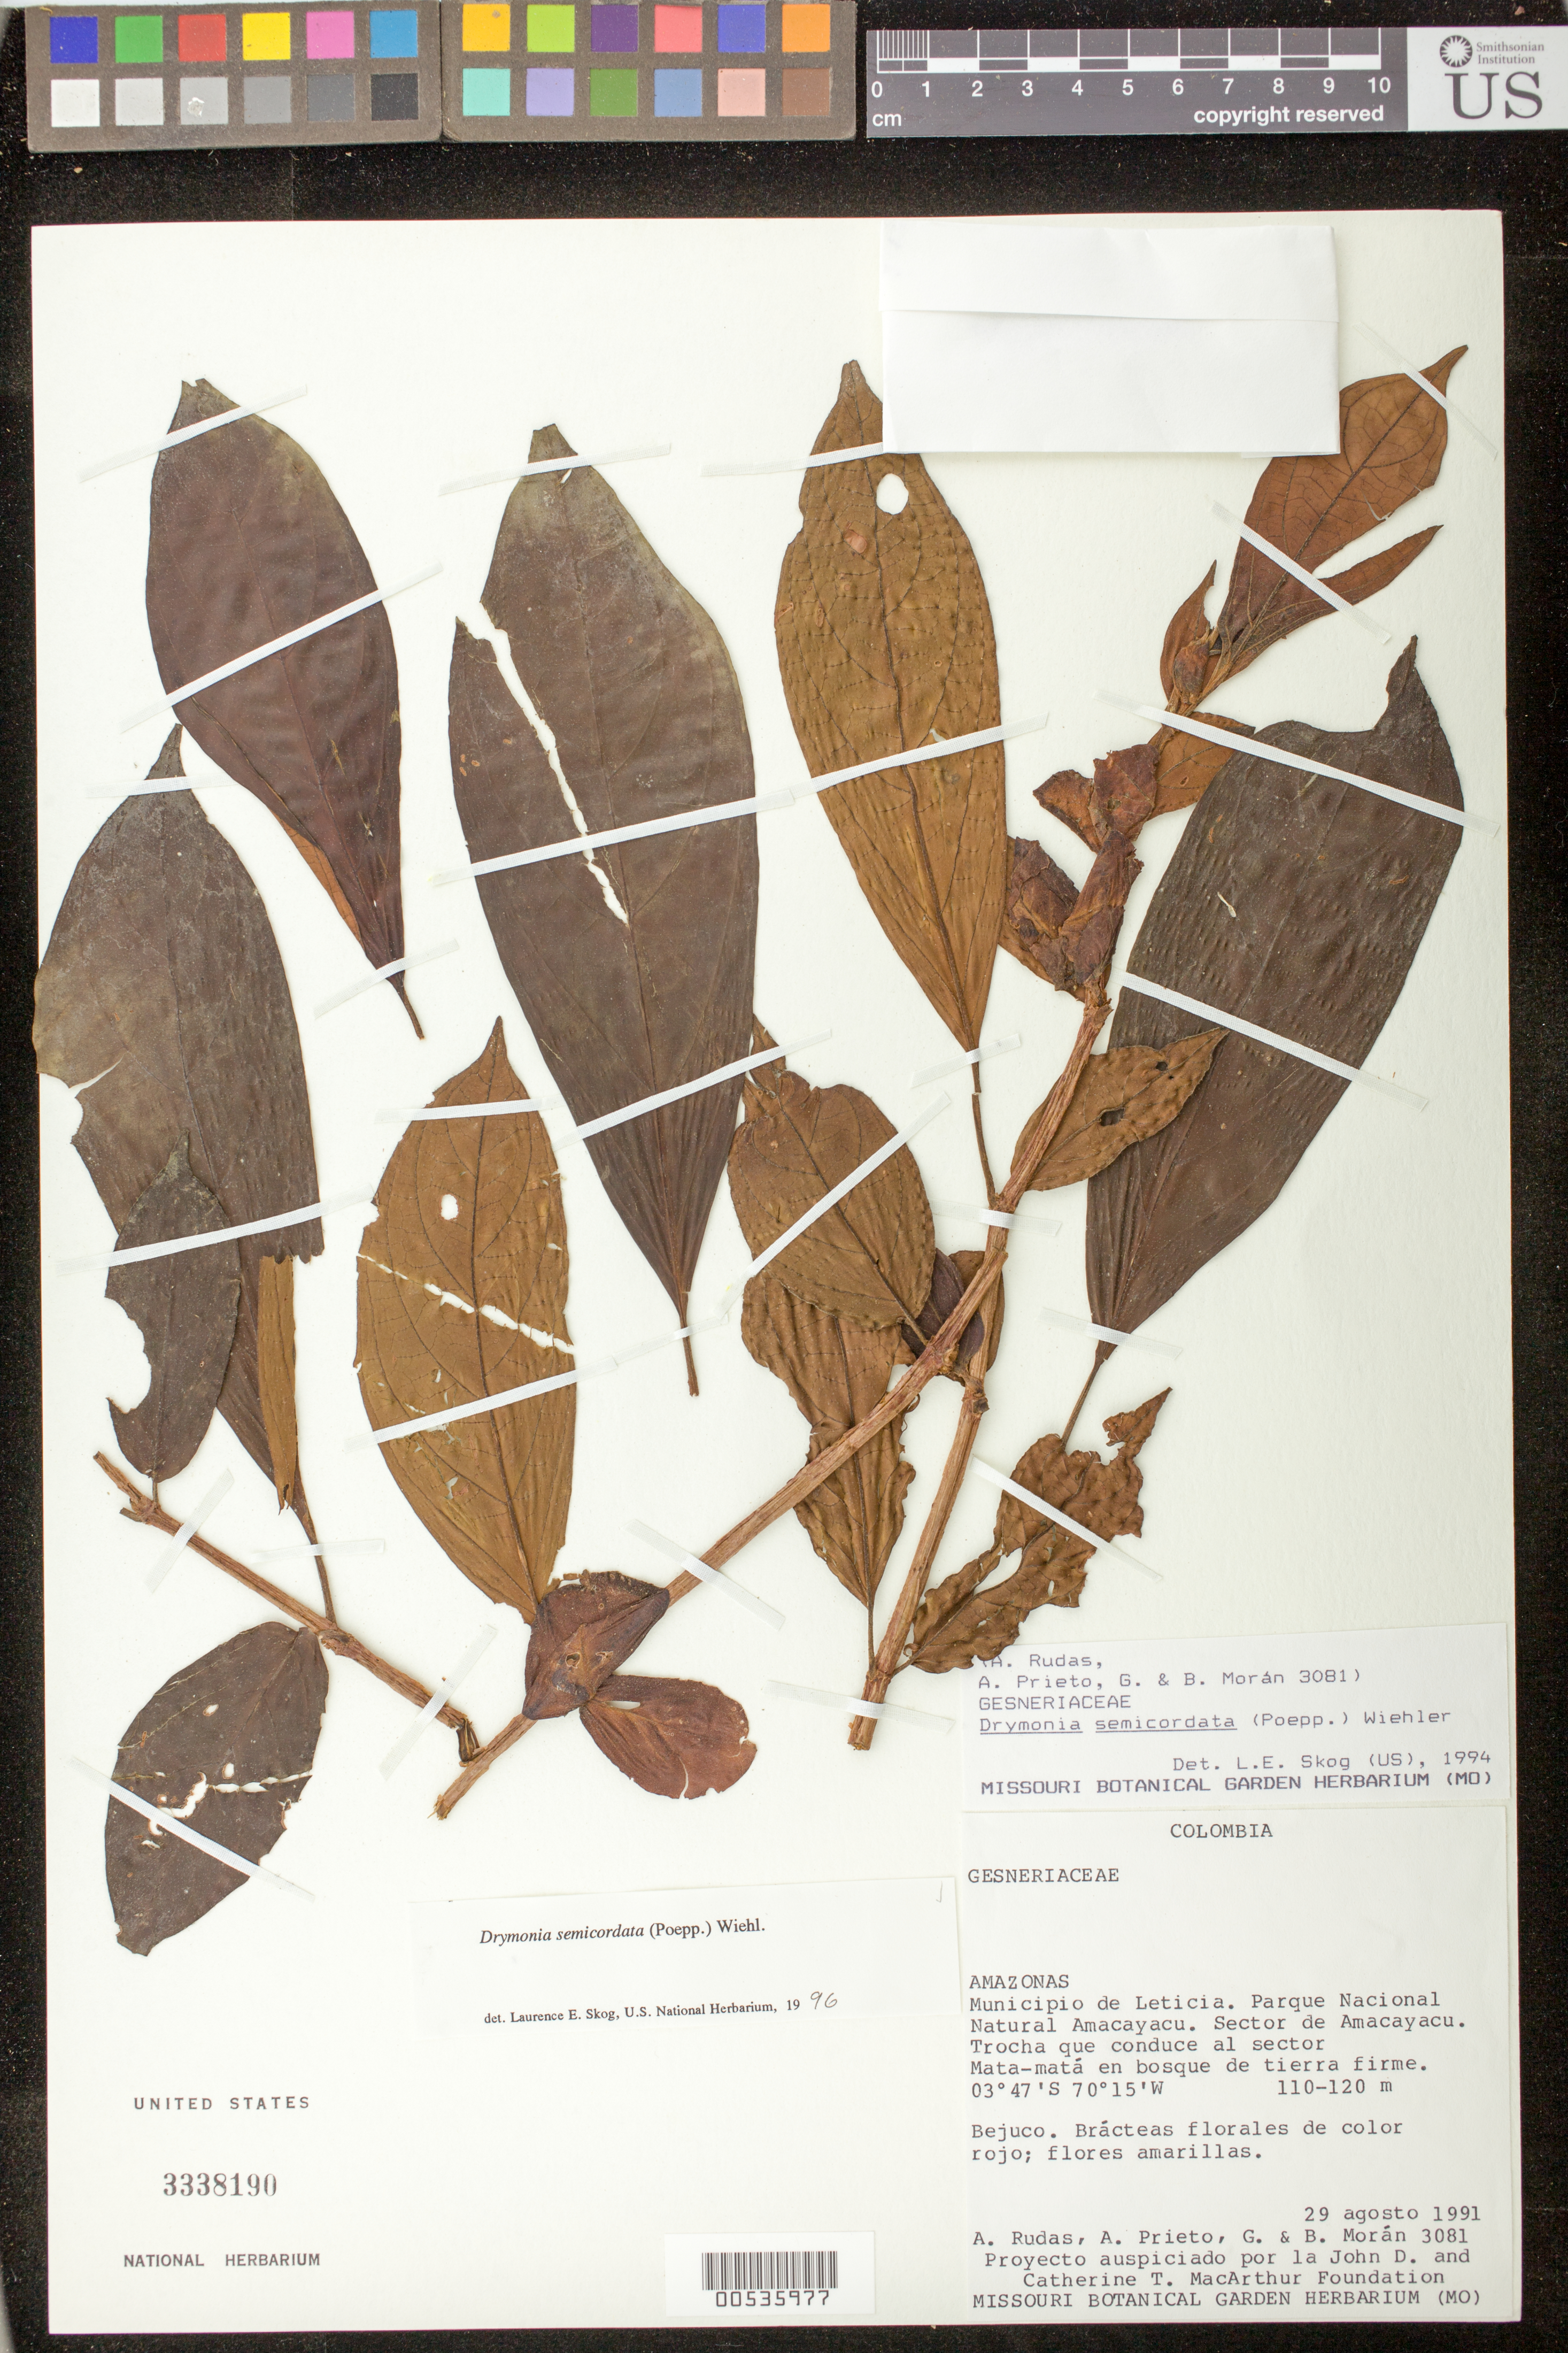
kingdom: Plantae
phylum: Tracheophyta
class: Magnoliopsida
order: Lamiales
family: Gesneriaceae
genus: Drymonia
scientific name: Drymonia semicordata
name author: (Poepp.) Wiehler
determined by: Skog, Laurence E.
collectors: A. Rudas, A. Prieto, G. Moran & B. Moran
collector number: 3081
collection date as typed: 29 Aug 1991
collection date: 1991-08-29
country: Colombia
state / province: Amazônas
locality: Mpio. de Leticia; Parque Nacional Natural Amacayacu, sector de Amacayacu, trocha que conduce al sector Mata-matá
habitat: Bosque de tierra firme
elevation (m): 110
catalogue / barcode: US 3338190